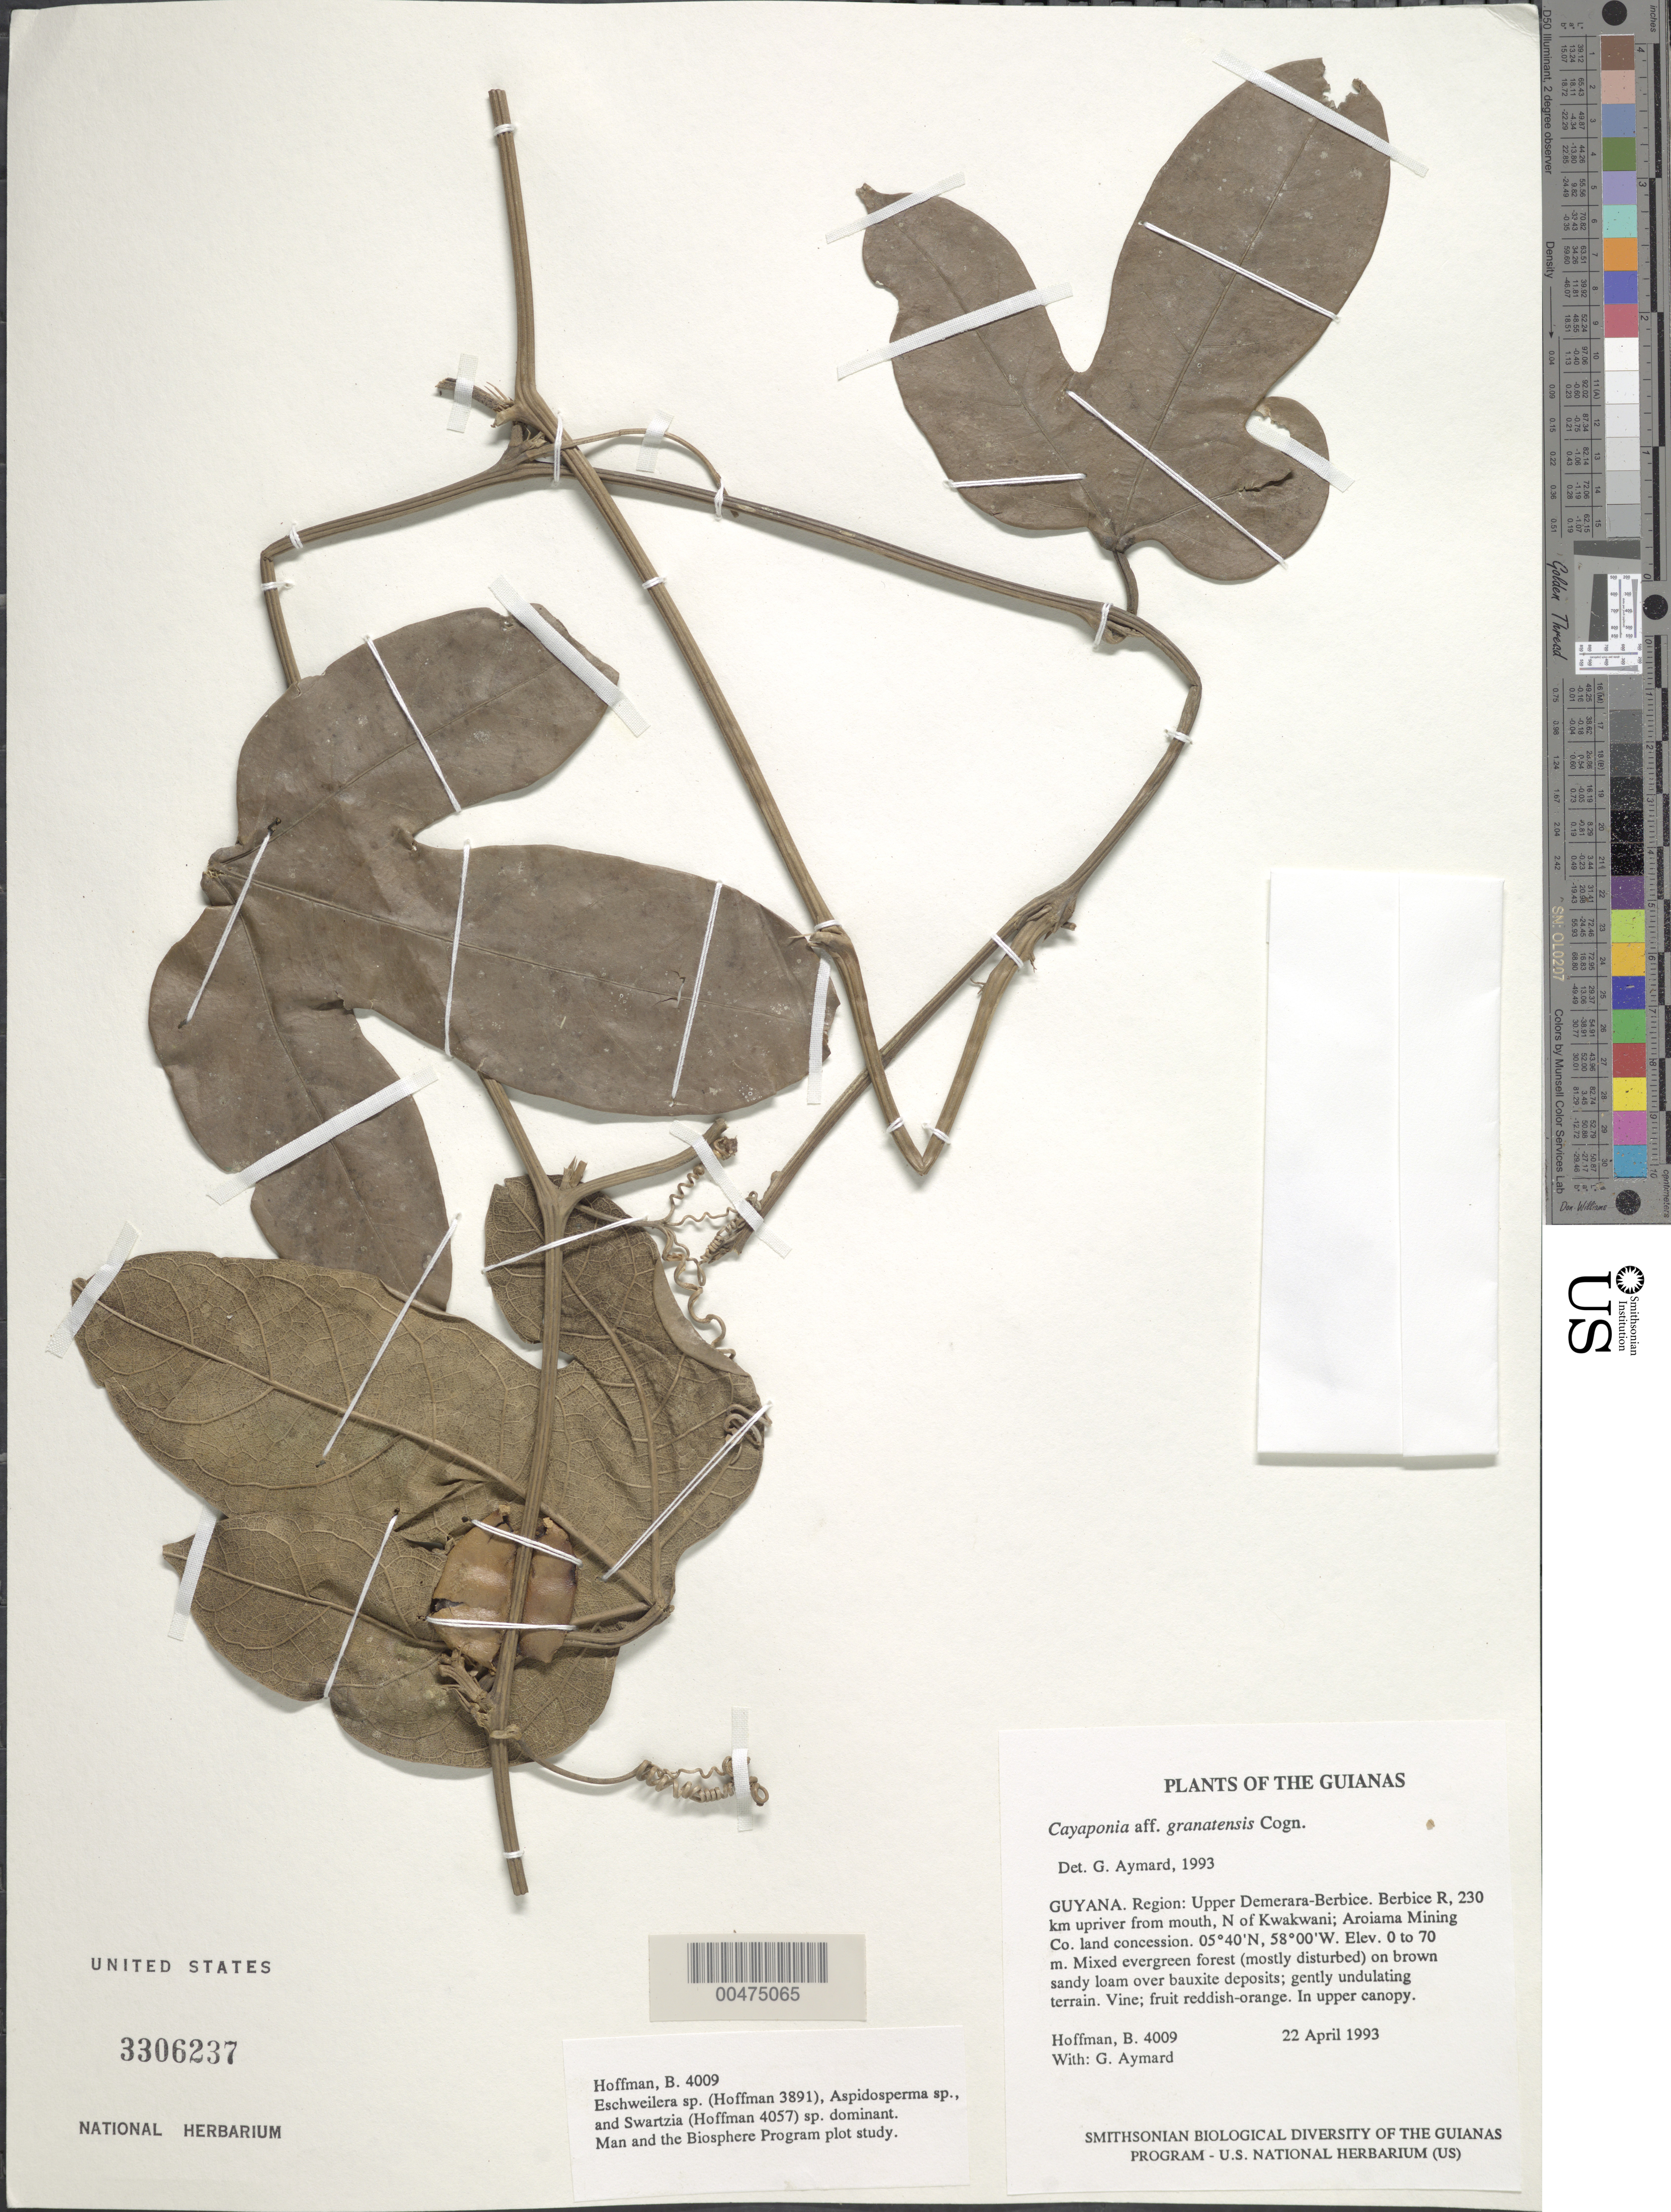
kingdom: Plantae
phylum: Tracheophyta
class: Magnoliopsida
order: Cucurbitales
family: Cucurbitaceae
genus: Cayaponia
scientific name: Cayaponia jenmanii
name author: C. Jeffrey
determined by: Jeffrey, C.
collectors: B. Hoffman & G. A. Aymard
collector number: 4009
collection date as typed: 22 April 1993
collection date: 1993-04-22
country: Guyana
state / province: U. Demerara-Berbice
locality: Berbice River, 230 km upriver from mouth, N of Kwakwani; Aroiama Mining Co. land concession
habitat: Mixed evergreen forest (mostly disturbed) on brown sandy loam over bauxite deposits; gently undulating terrain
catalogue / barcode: US 3306237